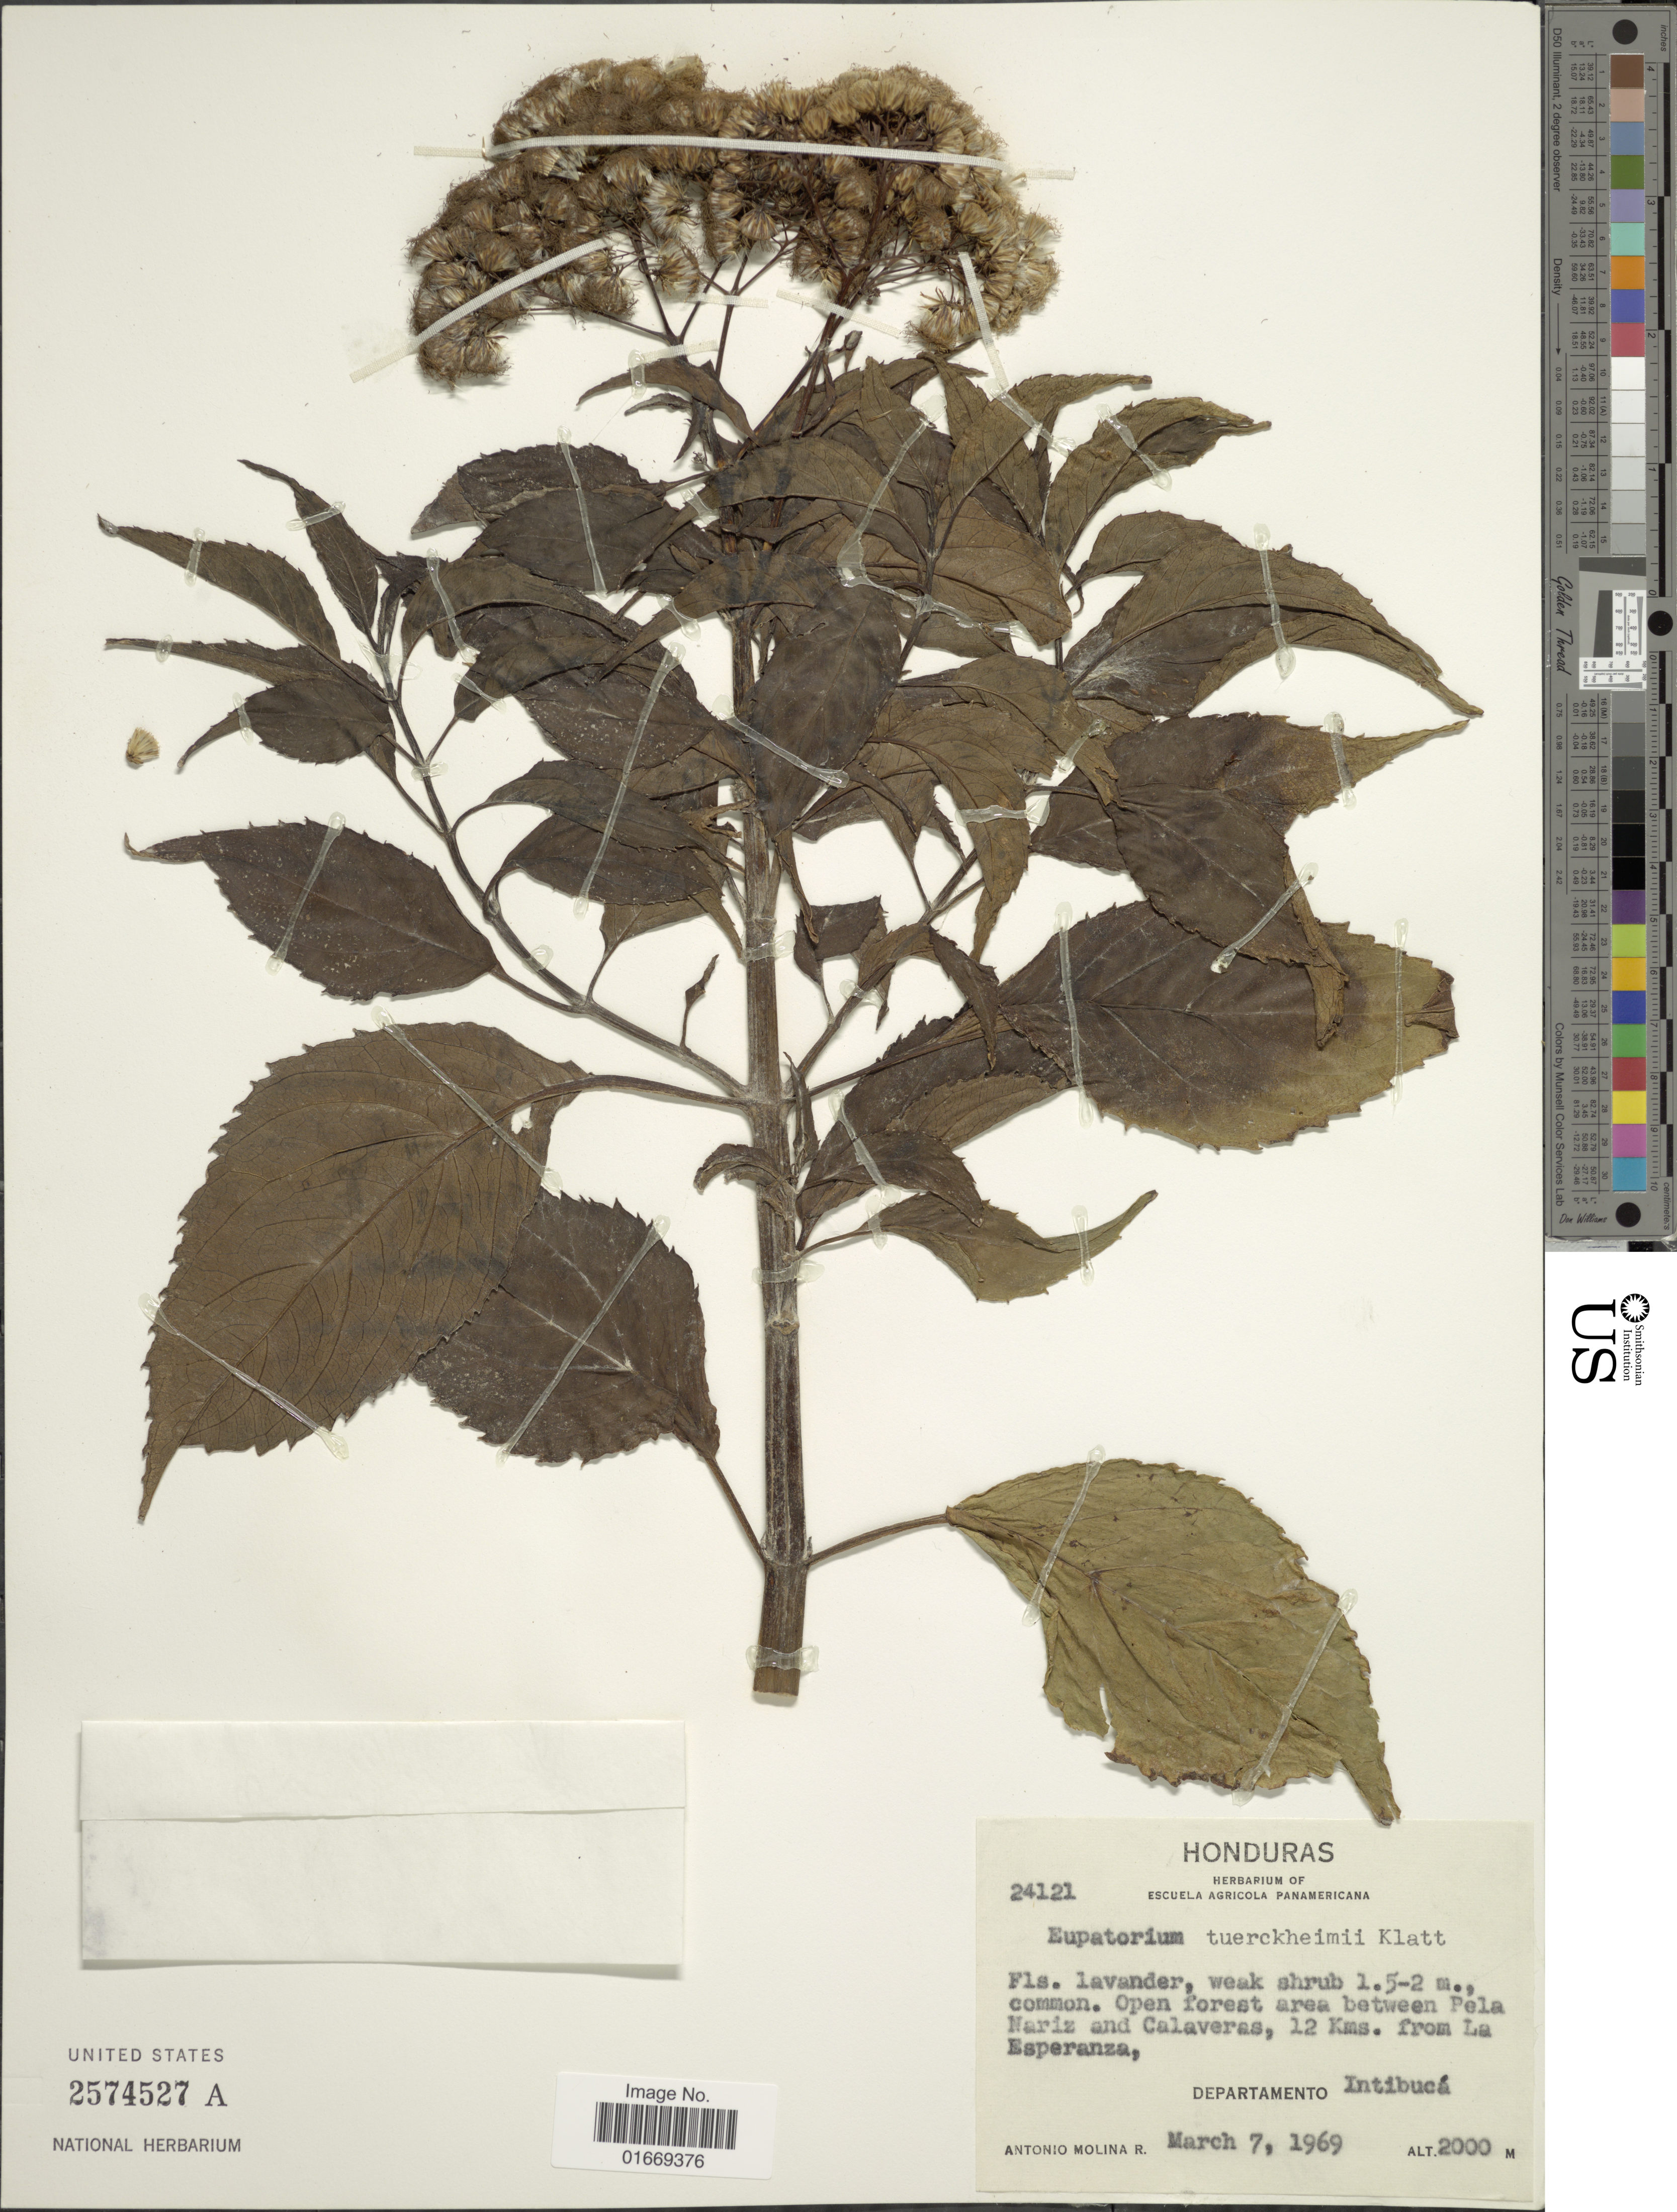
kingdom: Plantae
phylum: Tracheophyta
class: Magnoliopsida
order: Asterales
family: Asteraceae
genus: Bartlettina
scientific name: Bartlettina pansamalensis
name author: (B.L. Rob.) R.M. King & H. Rob.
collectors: A. Molina R.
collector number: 24121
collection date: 1969-03-07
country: Honduras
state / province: Intibuca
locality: Open forest area between Pela Nariz and Calaveras, 12 Kms. from La Esperanza, Departamento Intibucá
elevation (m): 2000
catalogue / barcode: US 2574527A